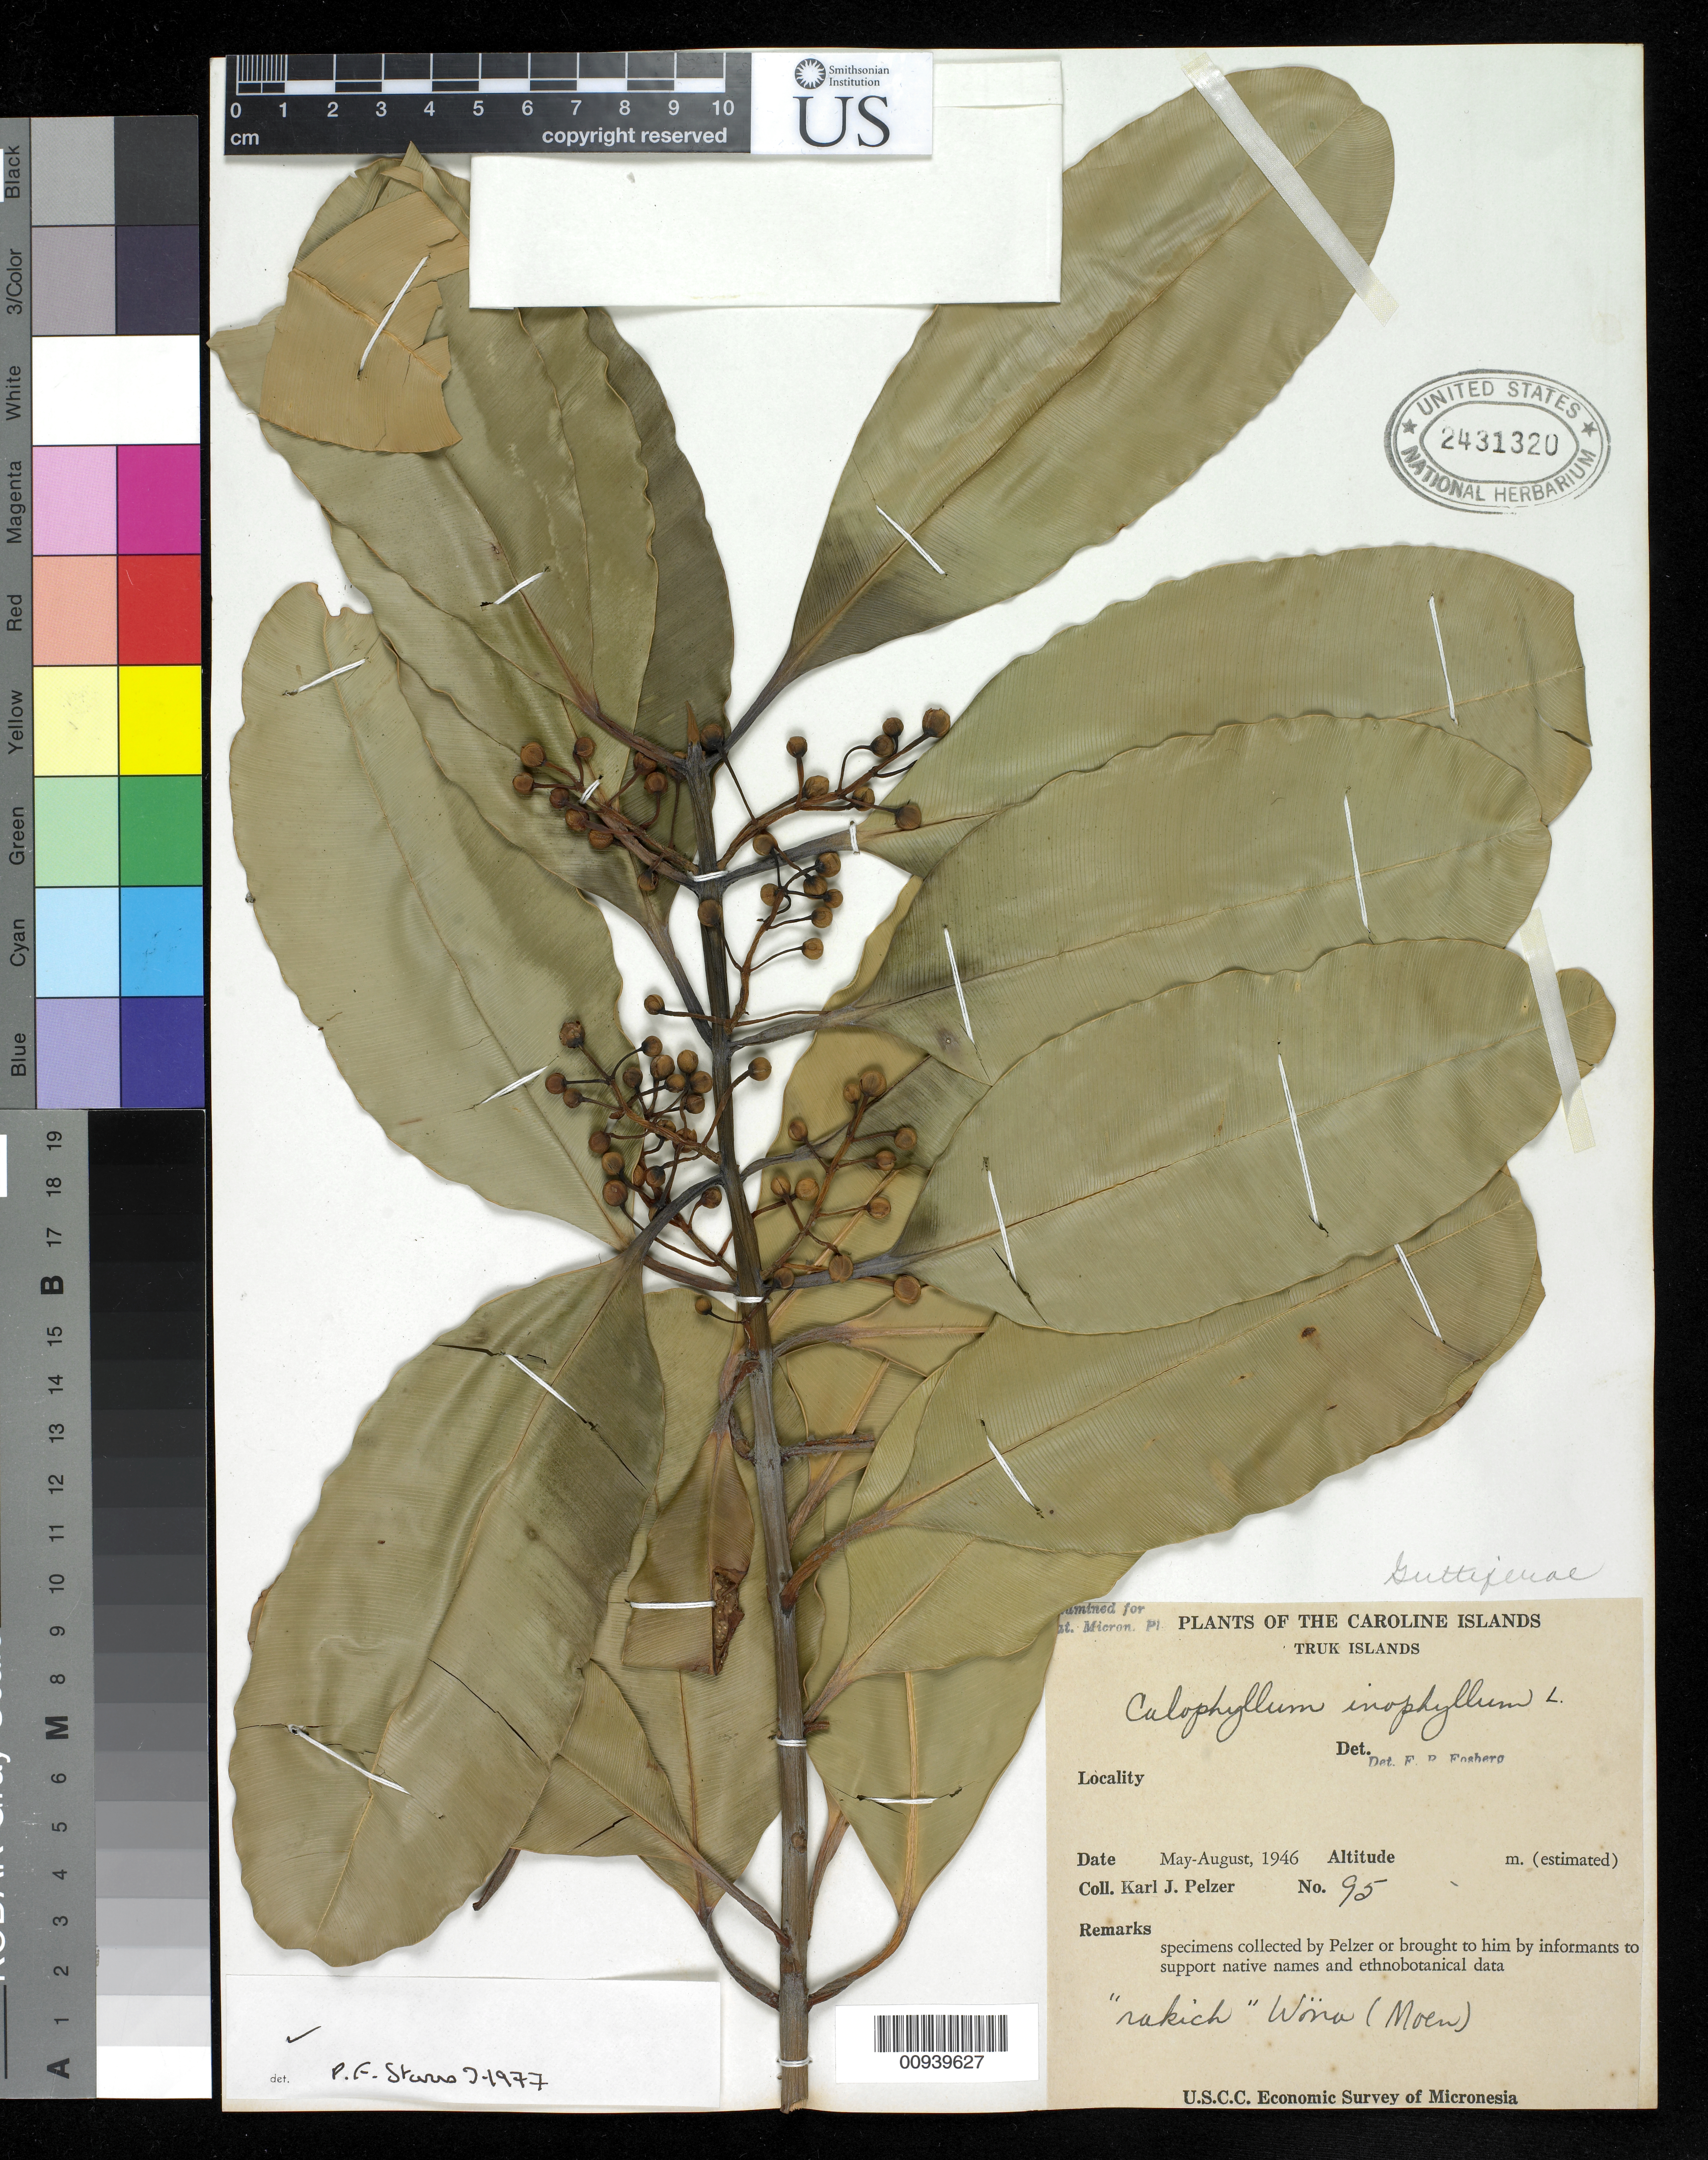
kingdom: Plantae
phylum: Tracheophyta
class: Magnoliopsida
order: Malpighiales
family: Calophyllaceae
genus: Calophyllum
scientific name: Calophyllum inophyllum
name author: L.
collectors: K. J. Pelzer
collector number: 95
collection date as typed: May 1946 to Aug 1946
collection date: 1946-05/1946-08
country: Micronesia, Federated States of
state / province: Truk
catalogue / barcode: US 2431320